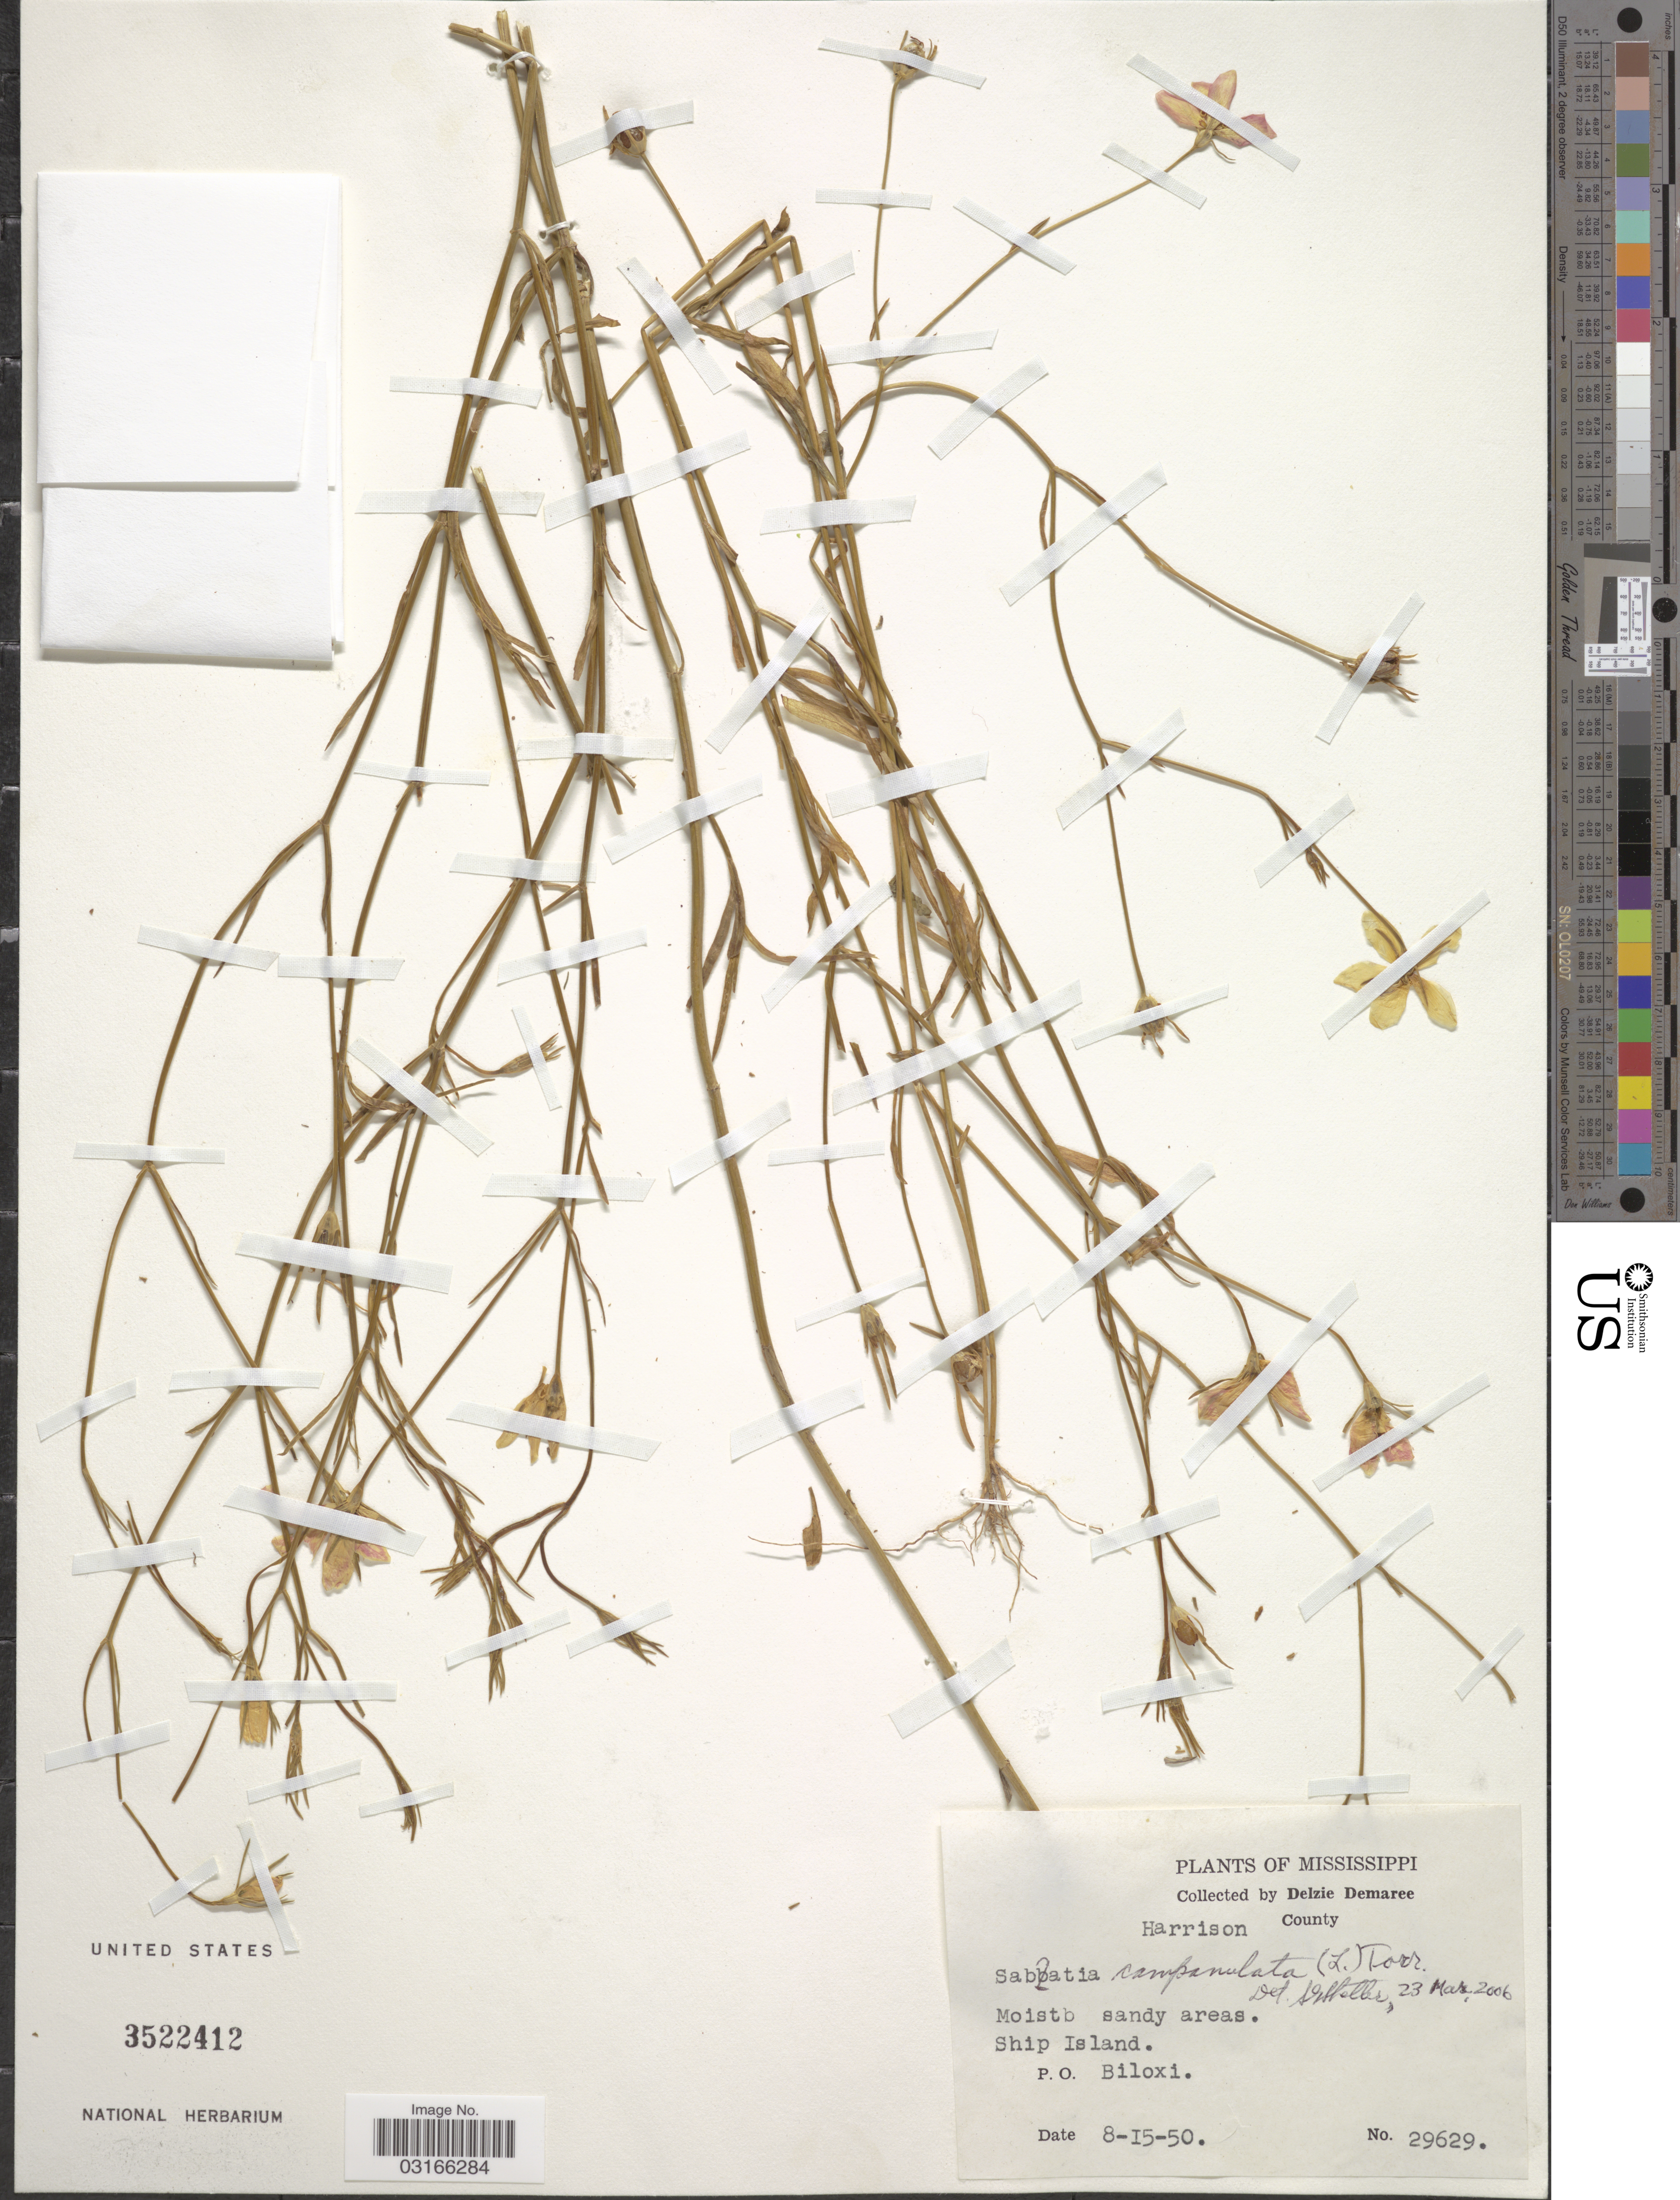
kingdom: Plantae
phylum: Tracheophyta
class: Magnoliopsida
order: Gentianales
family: Gentianaceae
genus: Sabatia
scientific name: Sabatia campanulata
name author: (L.) Torr.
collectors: D. Demaree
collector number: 29629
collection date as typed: Transcribed d/m/y: 15/8/50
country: United States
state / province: Mississippi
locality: Harrison County. Ship Island. P. O. Biloxi.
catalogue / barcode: US 3522412